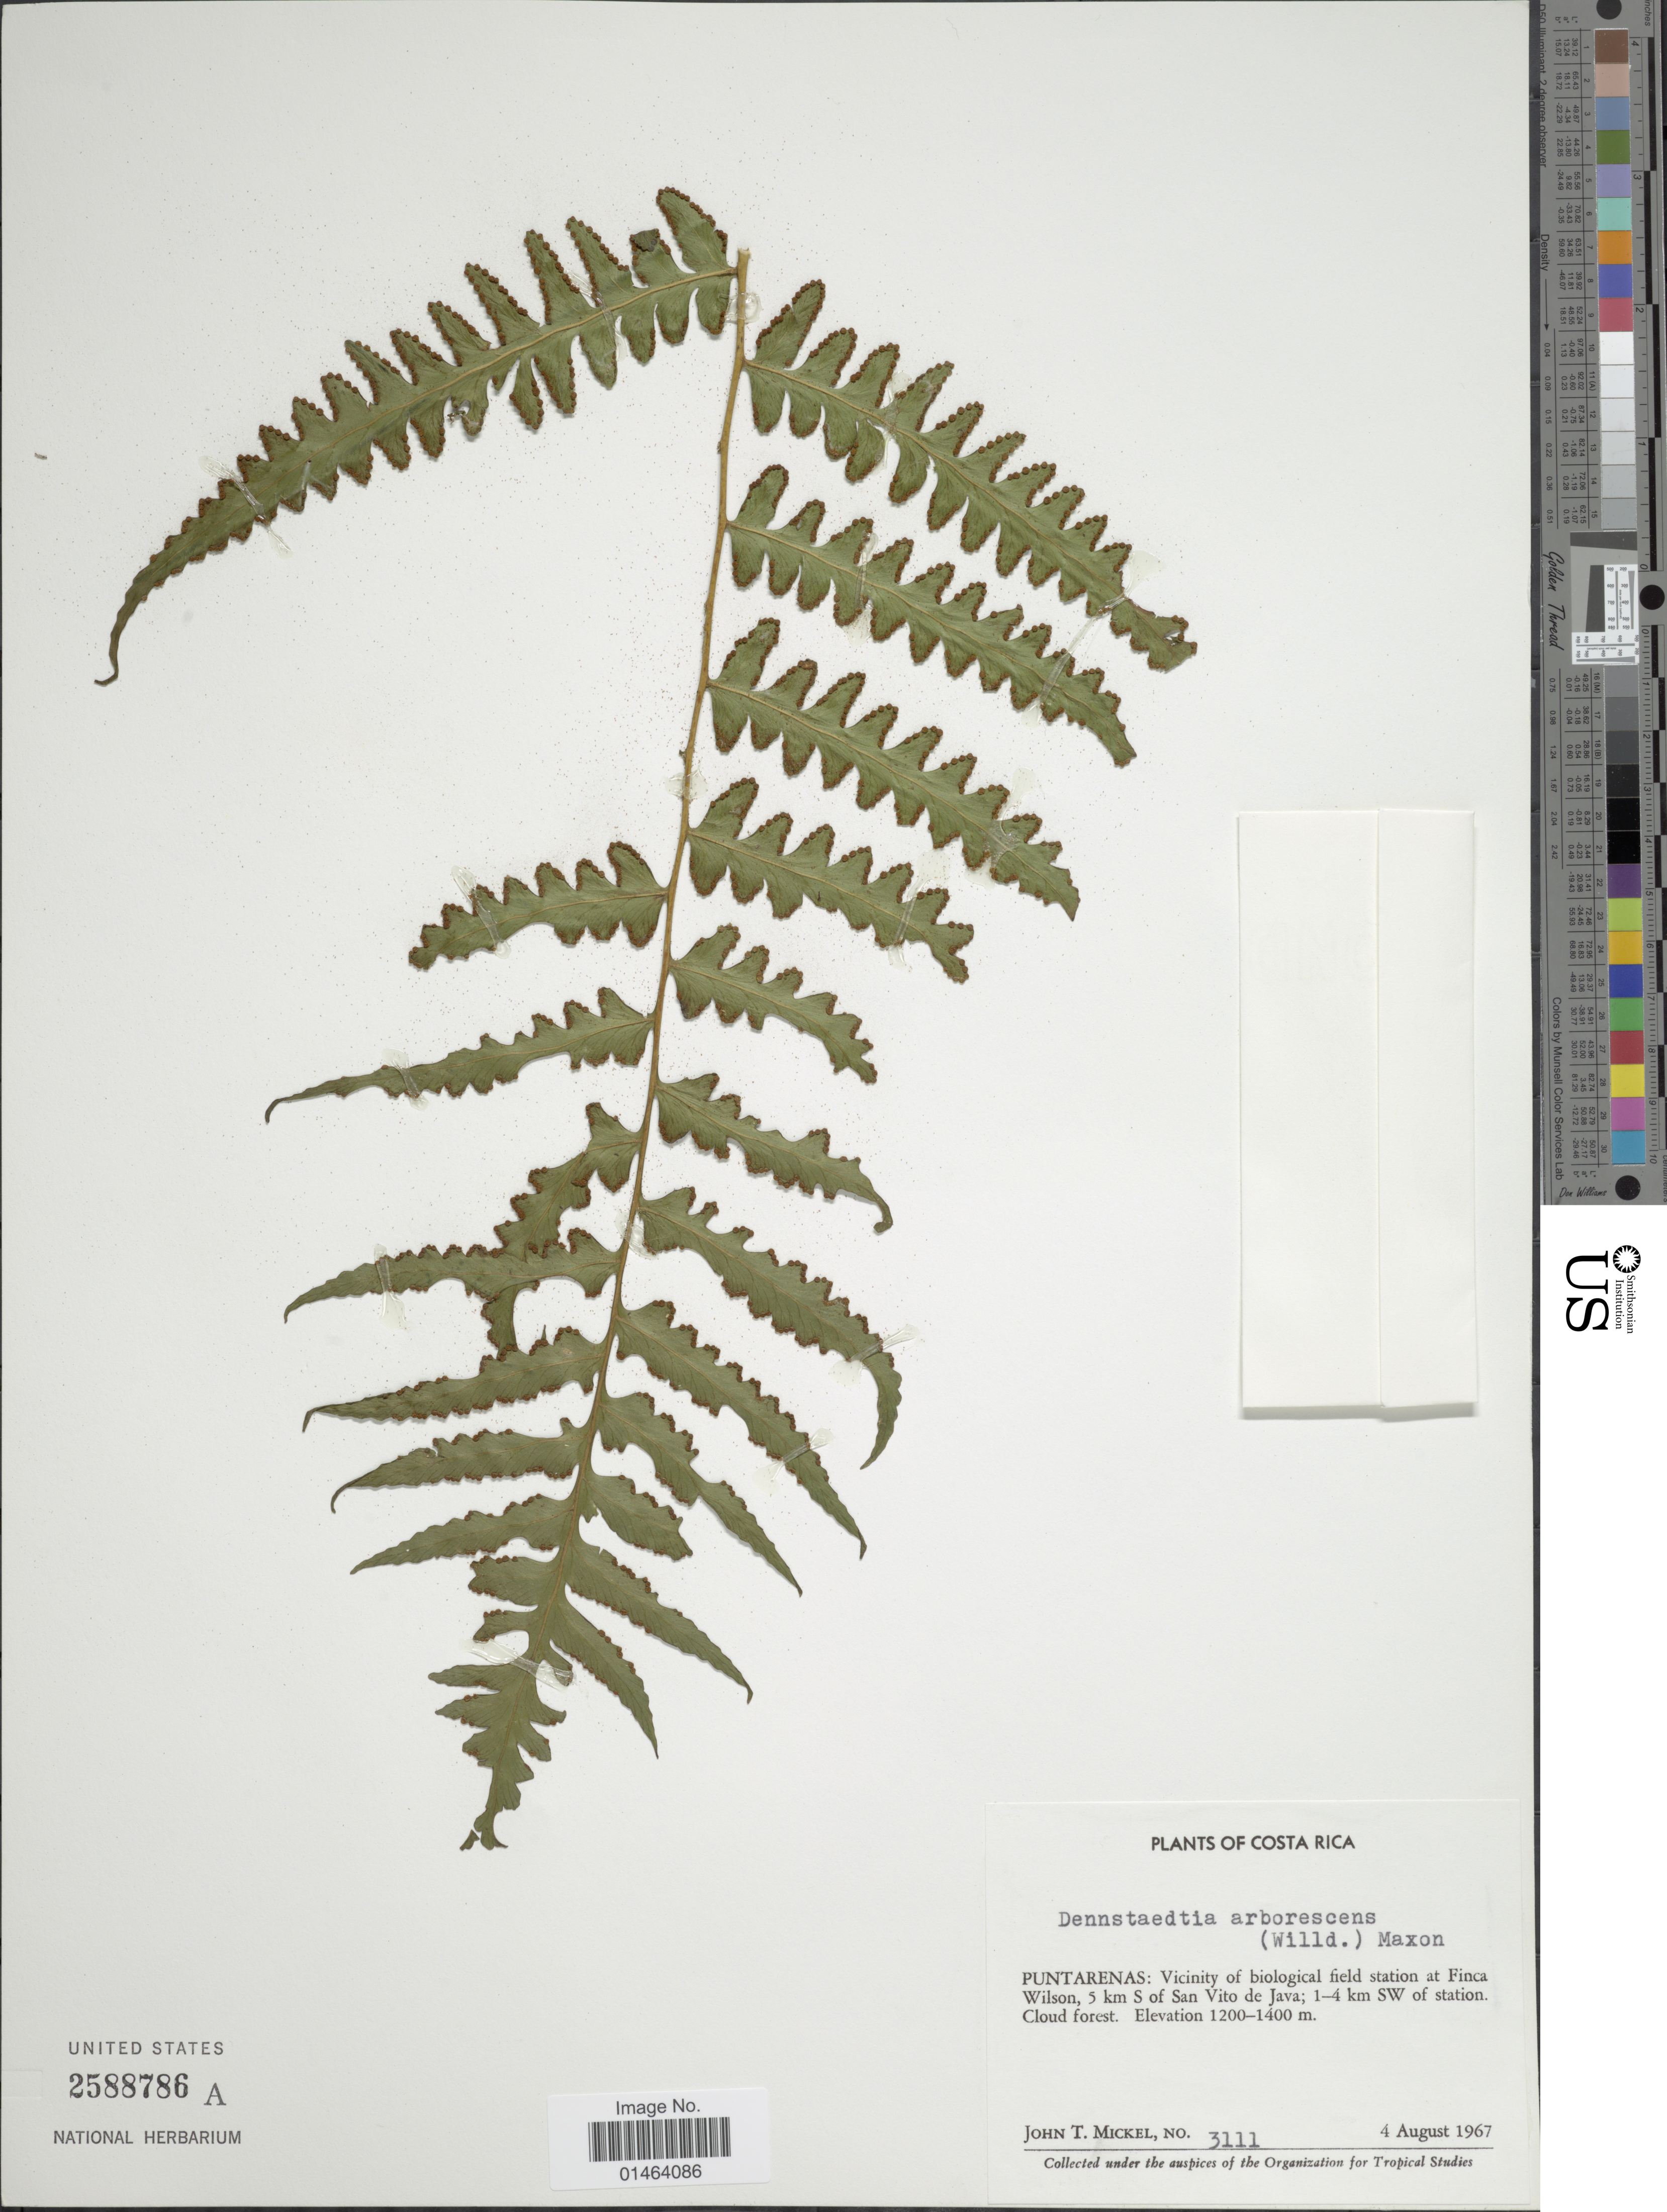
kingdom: Plantae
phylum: Tracheophyta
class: Polypodiopsida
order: Polypodiales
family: Dennstaedtiaceae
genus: Dennstaedtia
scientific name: Dennstaedtia coronata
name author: (Sodiro) C. Chr.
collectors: J. T. Mickel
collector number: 3111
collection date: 1967-08-04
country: Costa Rica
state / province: Puntarenas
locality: Costa Rica, vicinity of biological field station at Finca Wilson, 5 km S of San Vito de Java; 1-4 km SW of station Cloud Forest.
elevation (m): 1200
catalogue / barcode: US 2588786A